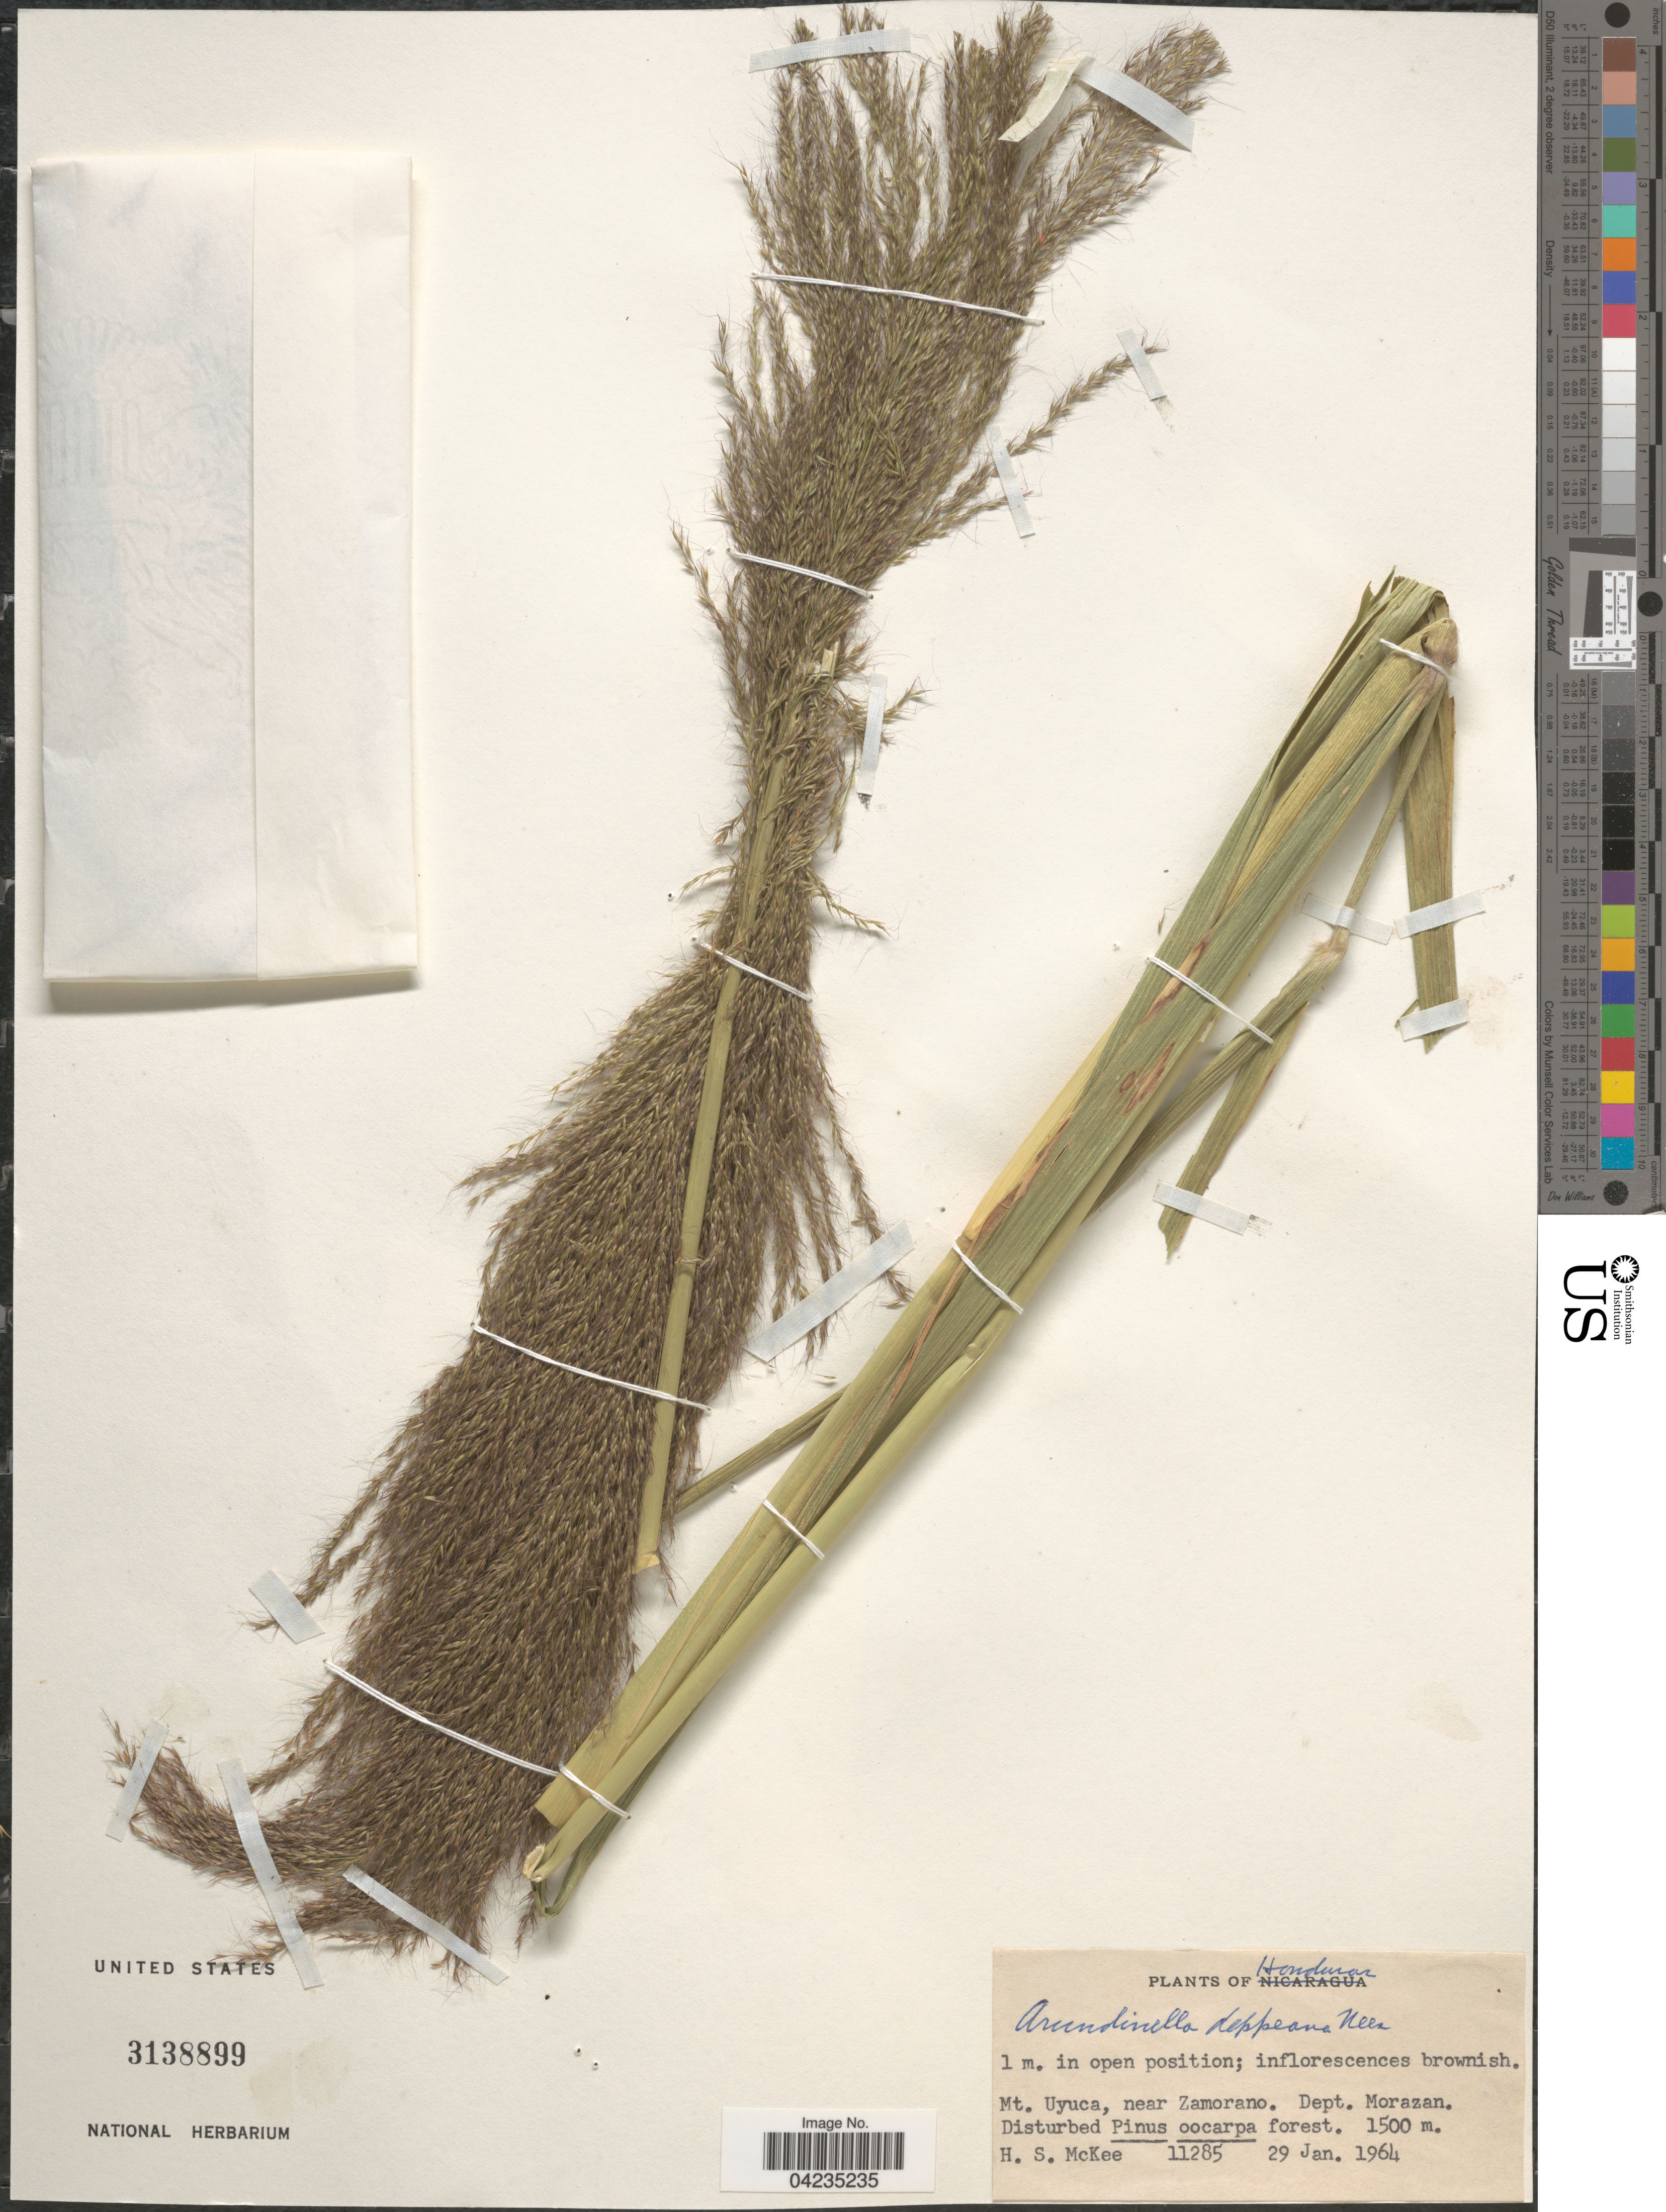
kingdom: Plantae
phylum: Tracheophyta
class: Liliopsida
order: Poales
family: Poaceae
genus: Arundinella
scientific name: Arundinella deppeana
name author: Nees ex Steud.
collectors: H. S. McKee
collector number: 11285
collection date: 1964-01-29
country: Honduras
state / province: Fco. Morazán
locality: Mt. Uyuca, near Zamorano. Dept. Morazan.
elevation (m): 1500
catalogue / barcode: US 3138899